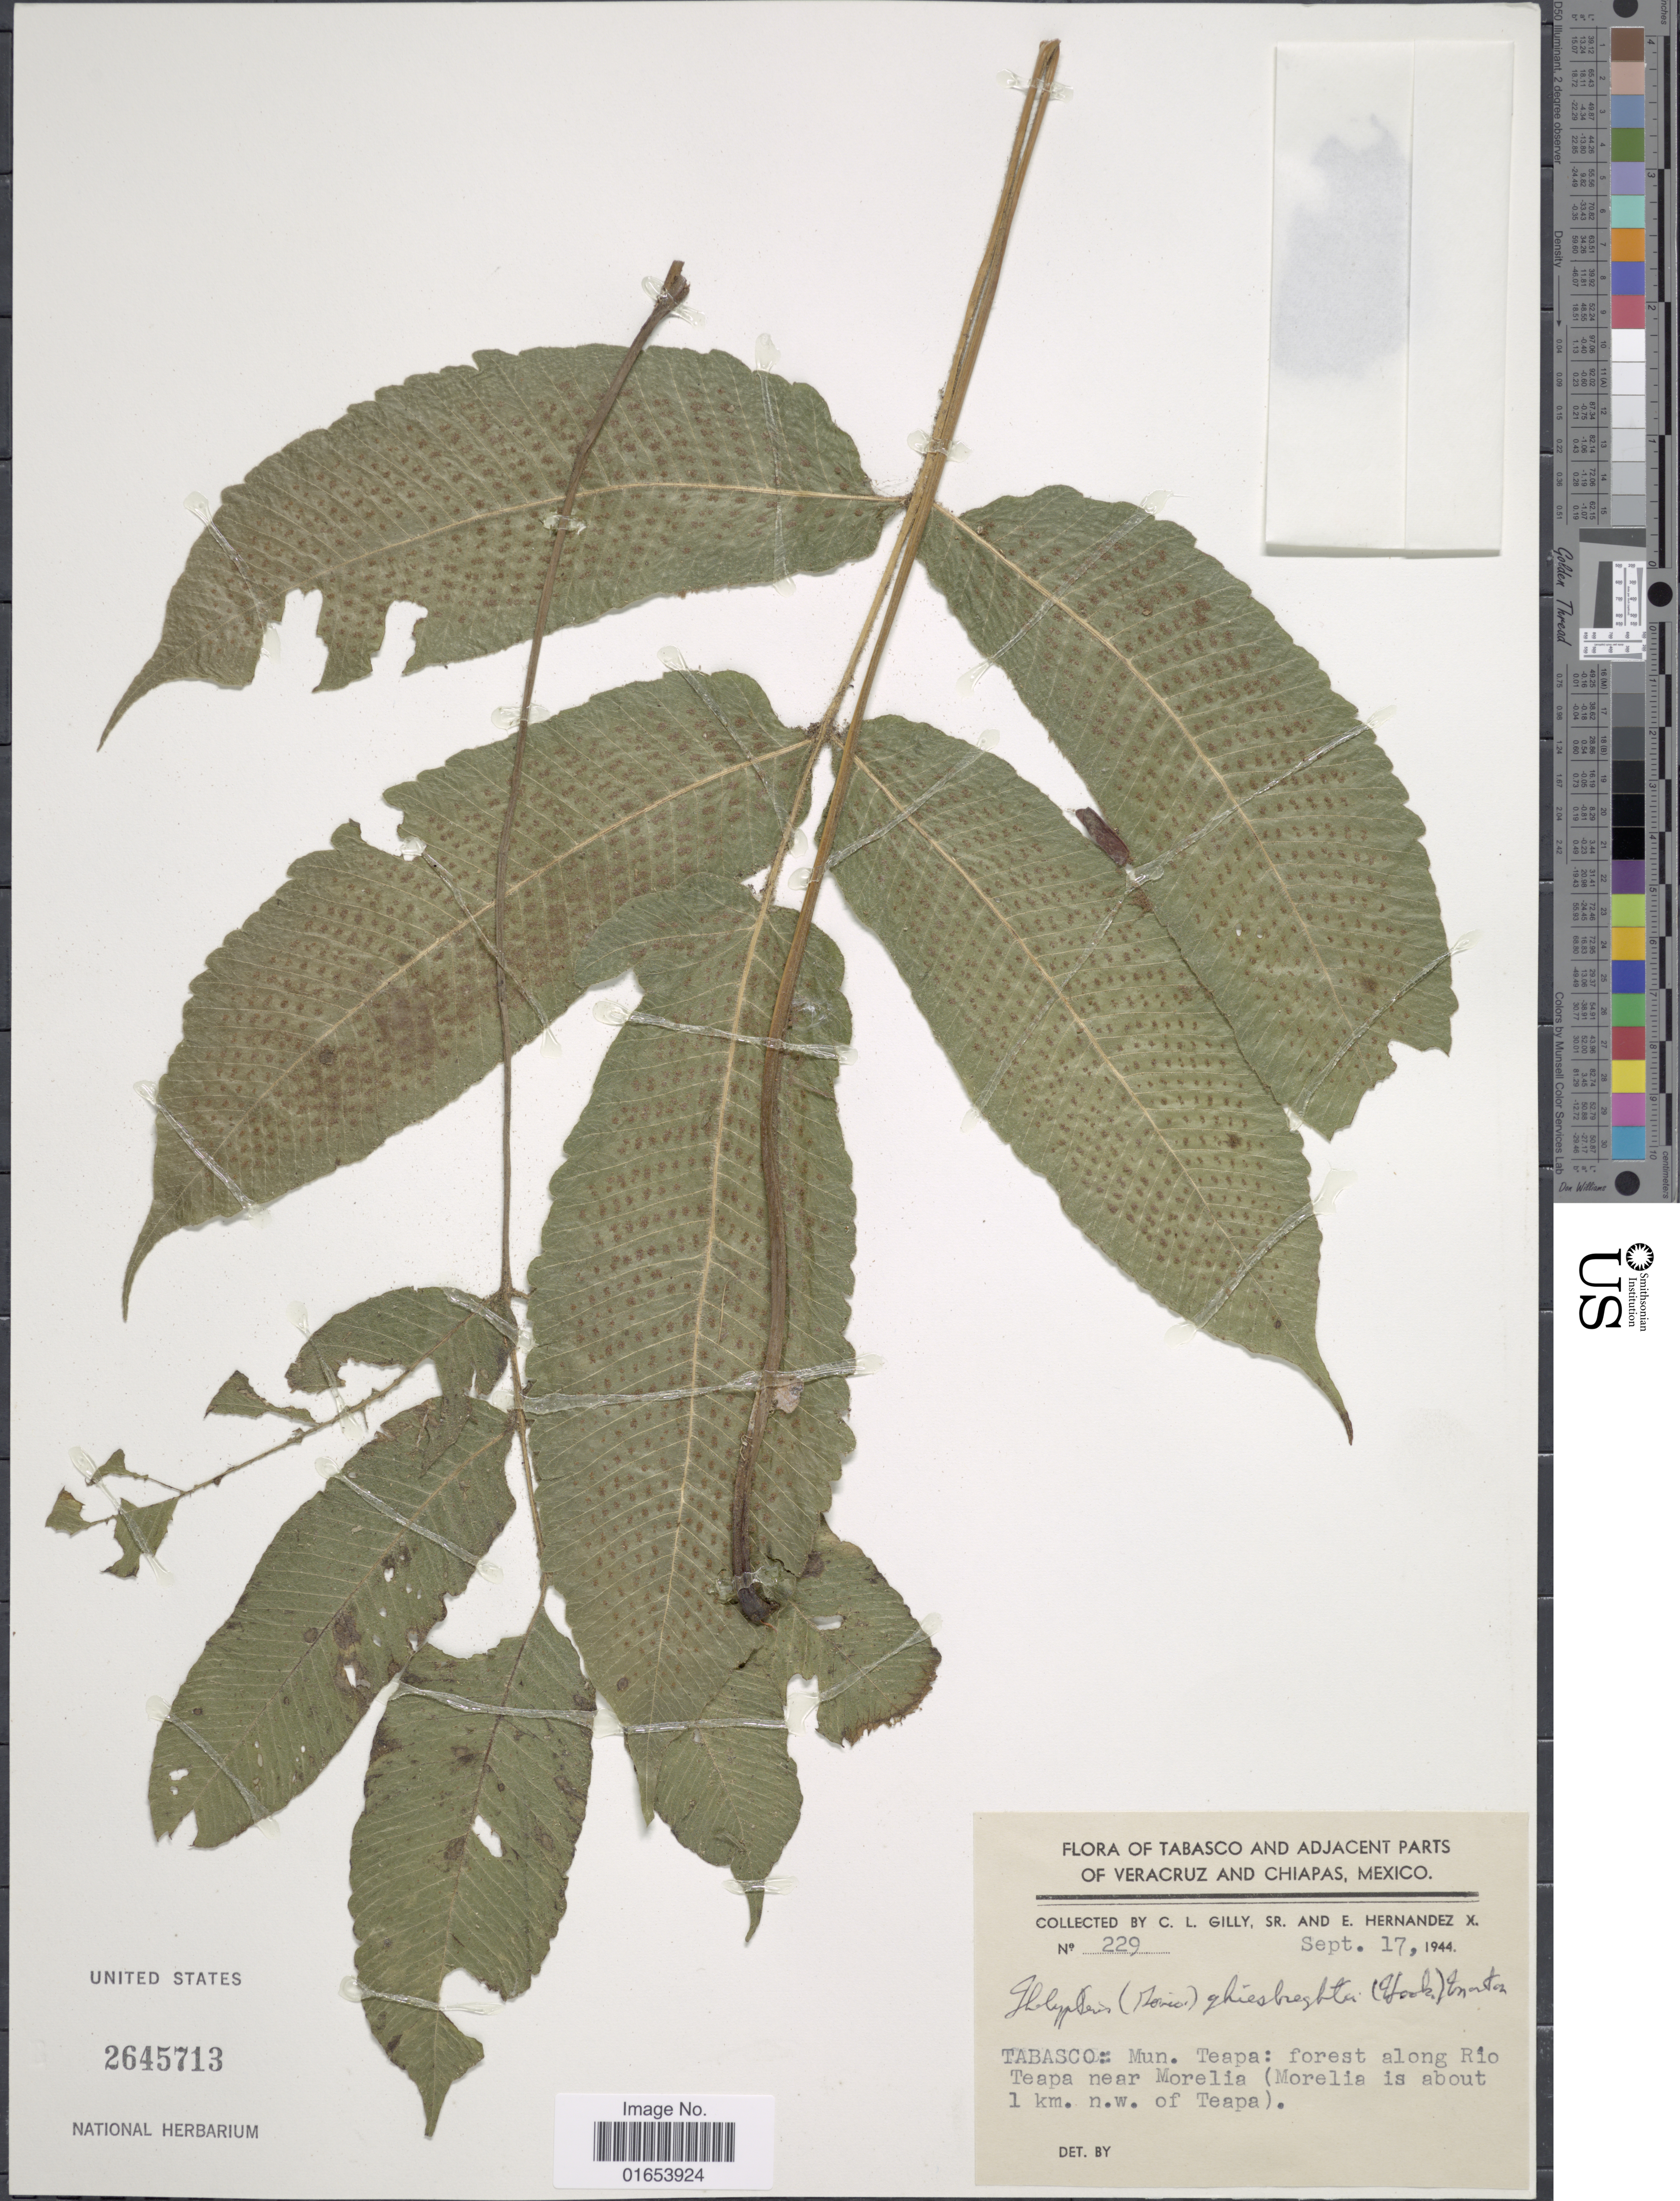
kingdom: Plantae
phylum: Tracheophyta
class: Polypodiopsida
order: Polypodiales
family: Thelypteridaceae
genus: Goniopteris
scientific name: Goniopteris ghiesbreghtii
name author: (Linden) J. Sm.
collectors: C. Gilly & E. Hernandez X.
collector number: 290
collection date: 1944-09-17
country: Mexico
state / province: Tabasco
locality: Tabasco: Mun. Teapa: forest along Rio Teapa near Morelia (Morelia is about 1 km. n.w. of Teapa)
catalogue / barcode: US 2645713